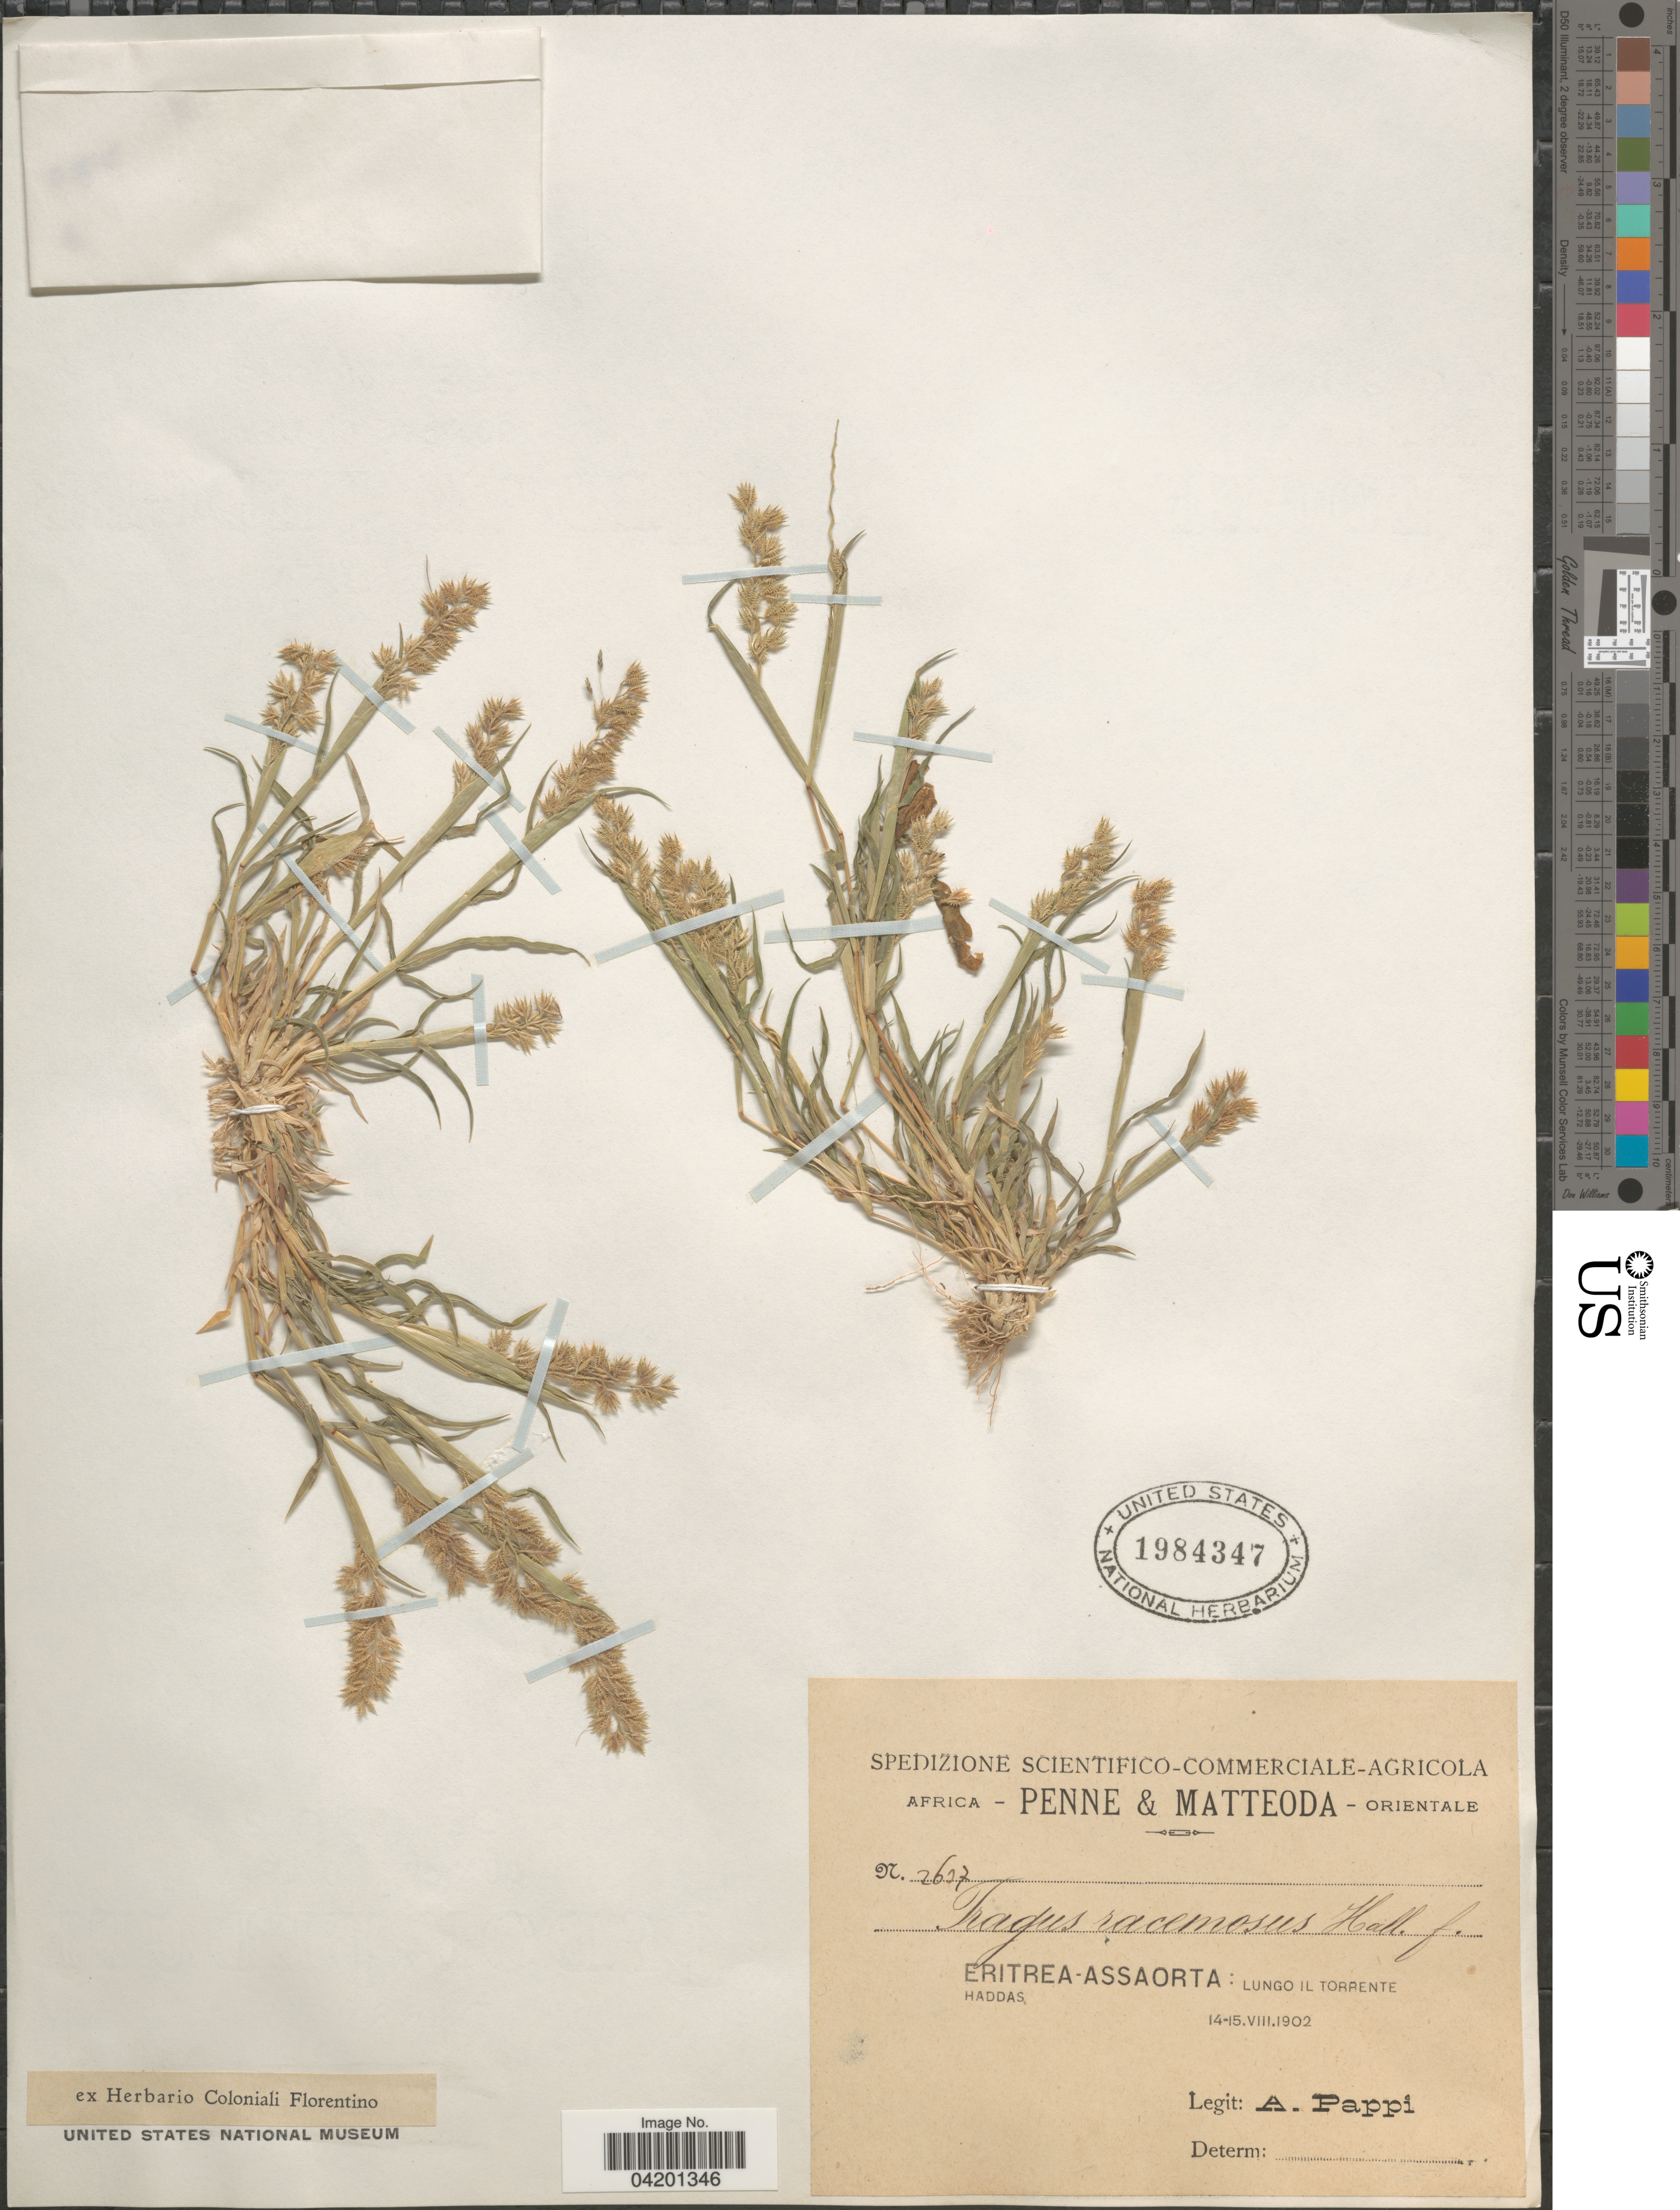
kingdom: Plantae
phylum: Tracheophyta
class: Liliopsida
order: Poales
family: Poaceae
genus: Tragus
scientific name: Tragus racemosus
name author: (L.) All.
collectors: A. Pappi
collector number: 2637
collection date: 1902-08-14/1902-08-15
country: Eritrea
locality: Africa Orientale. Assaorta: Lungo il Torrente Haddas.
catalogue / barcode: US 1984347